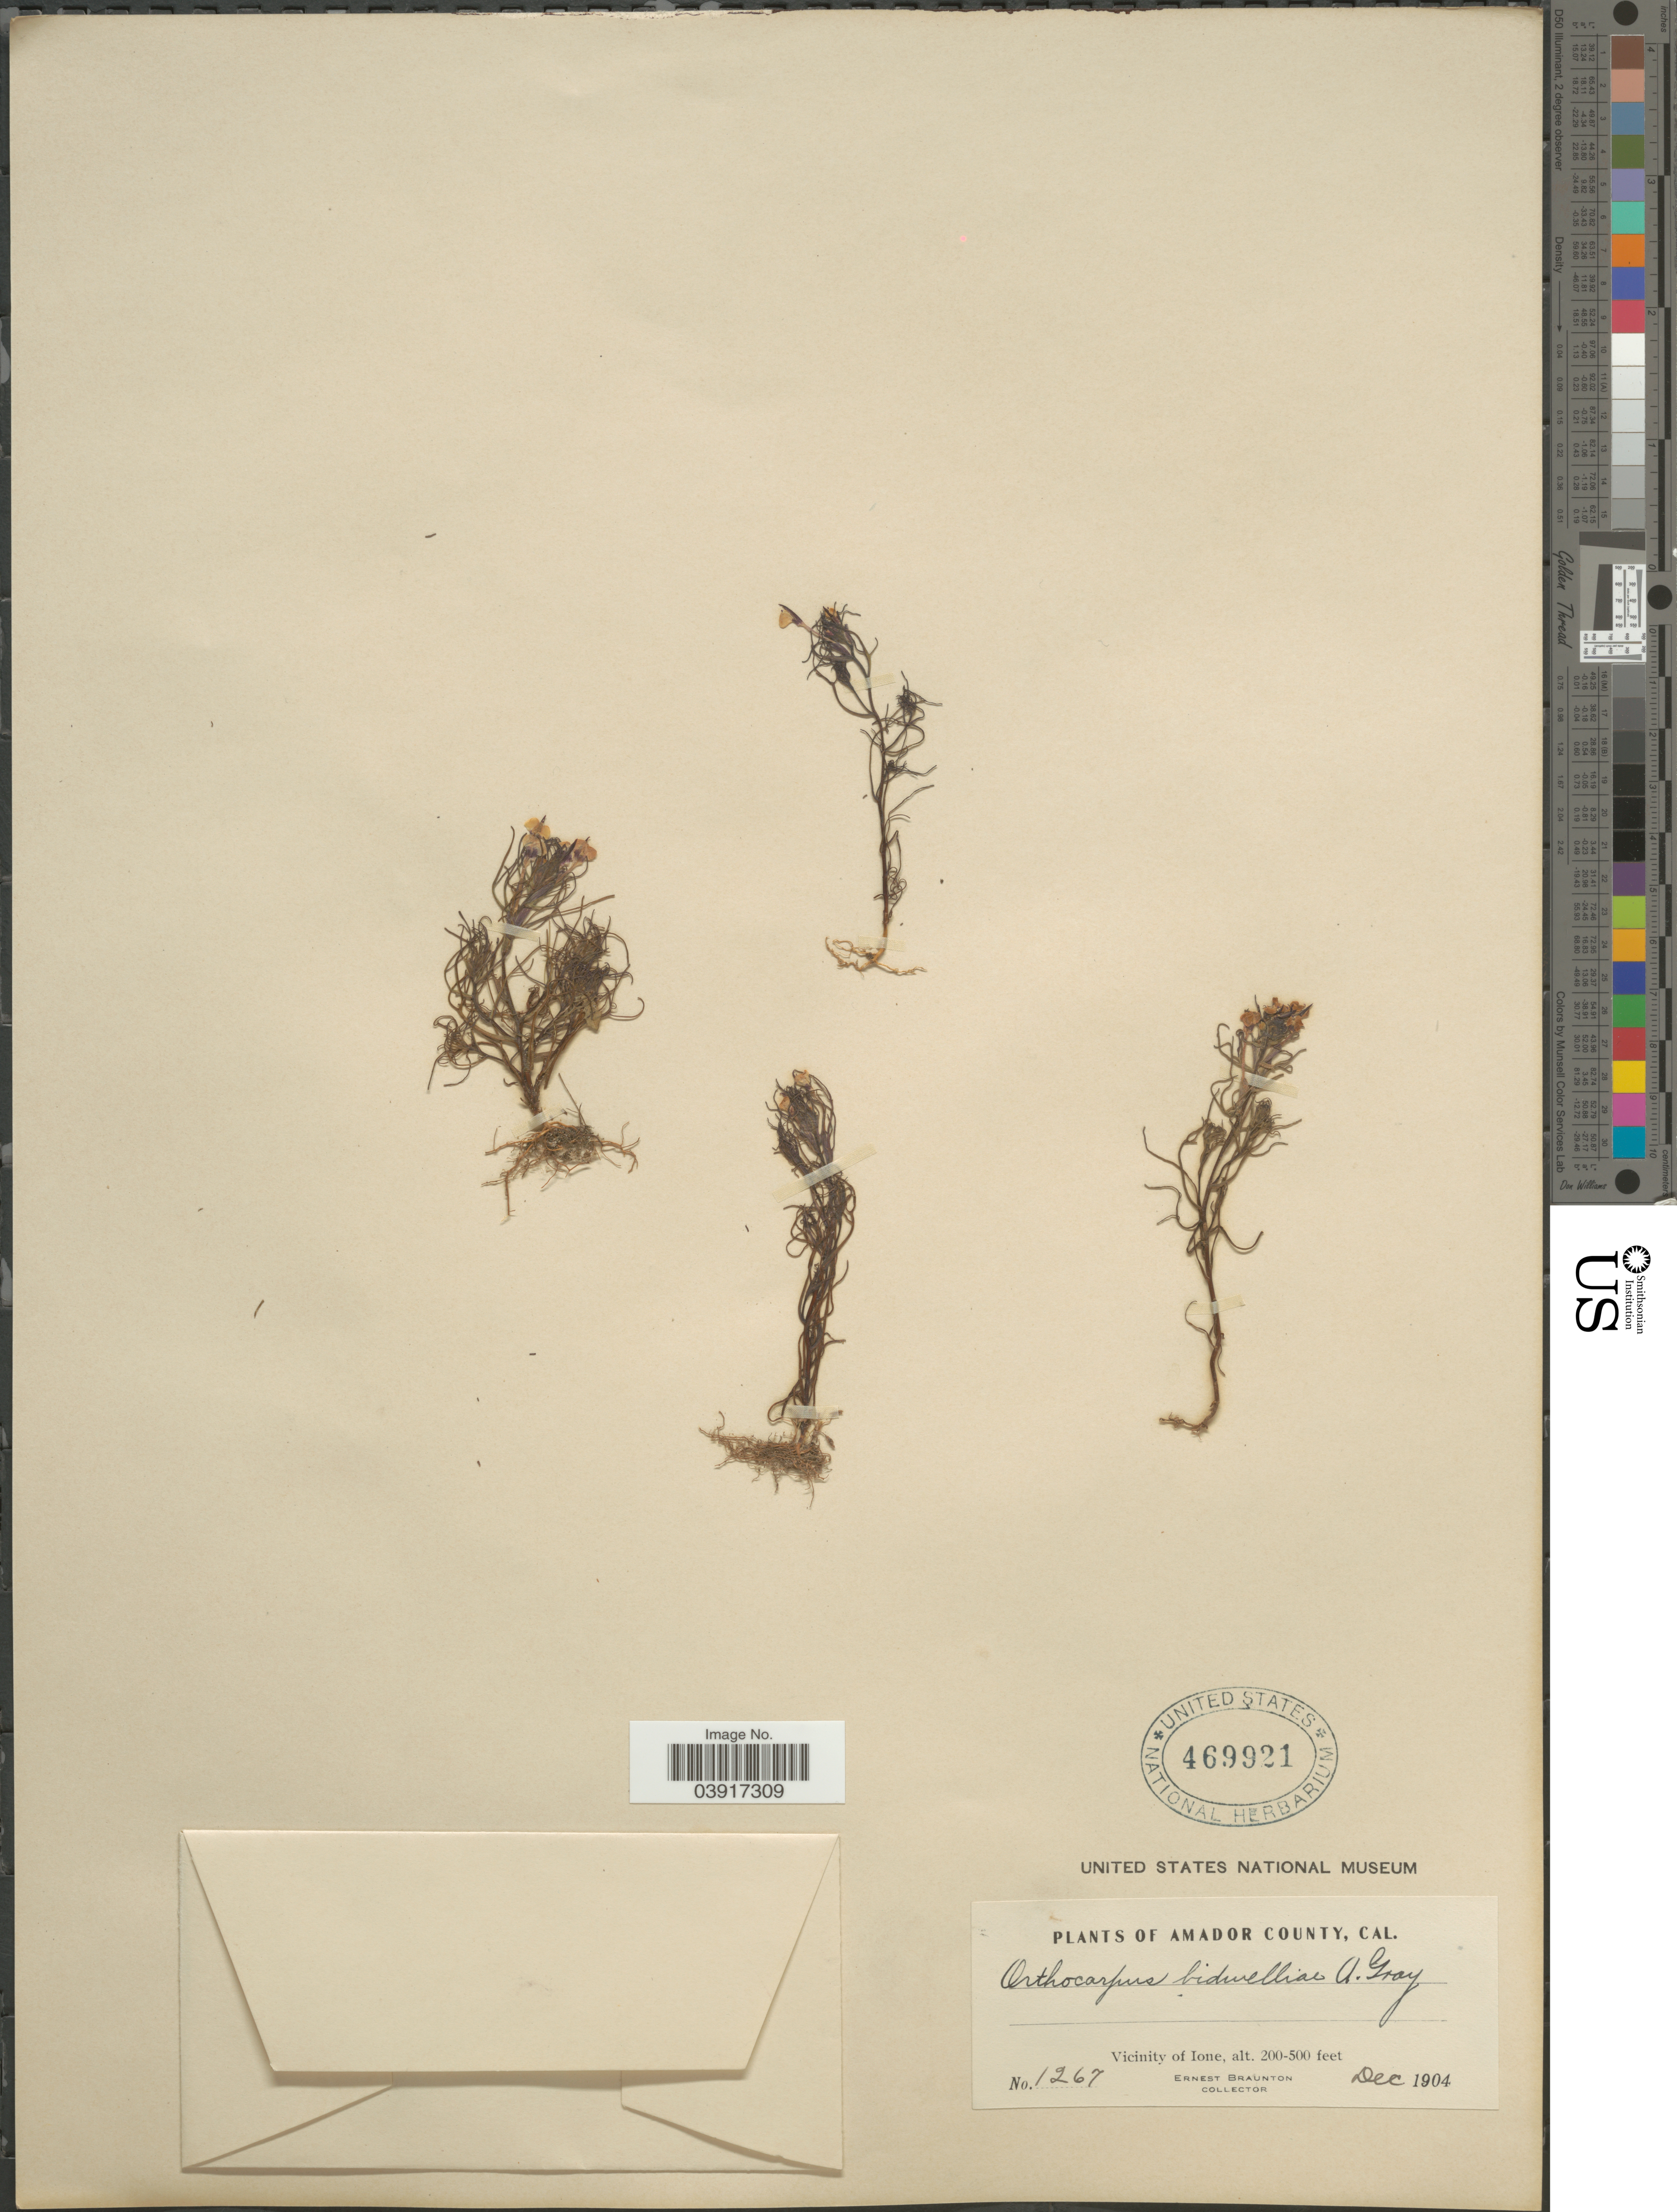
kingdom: Plantae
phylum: Tracheophyta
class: Magnoliopsida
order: Lamiales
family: Orobanchaceae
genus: Orthocarpus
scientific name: Orthocarpus erianthus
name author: Benth.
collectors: E. Braunton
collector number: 1267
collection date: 1904-12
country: United States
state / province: California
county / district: Amador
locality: Amador County. Vicinity of Ione.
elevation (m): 61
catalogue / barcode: US 469921